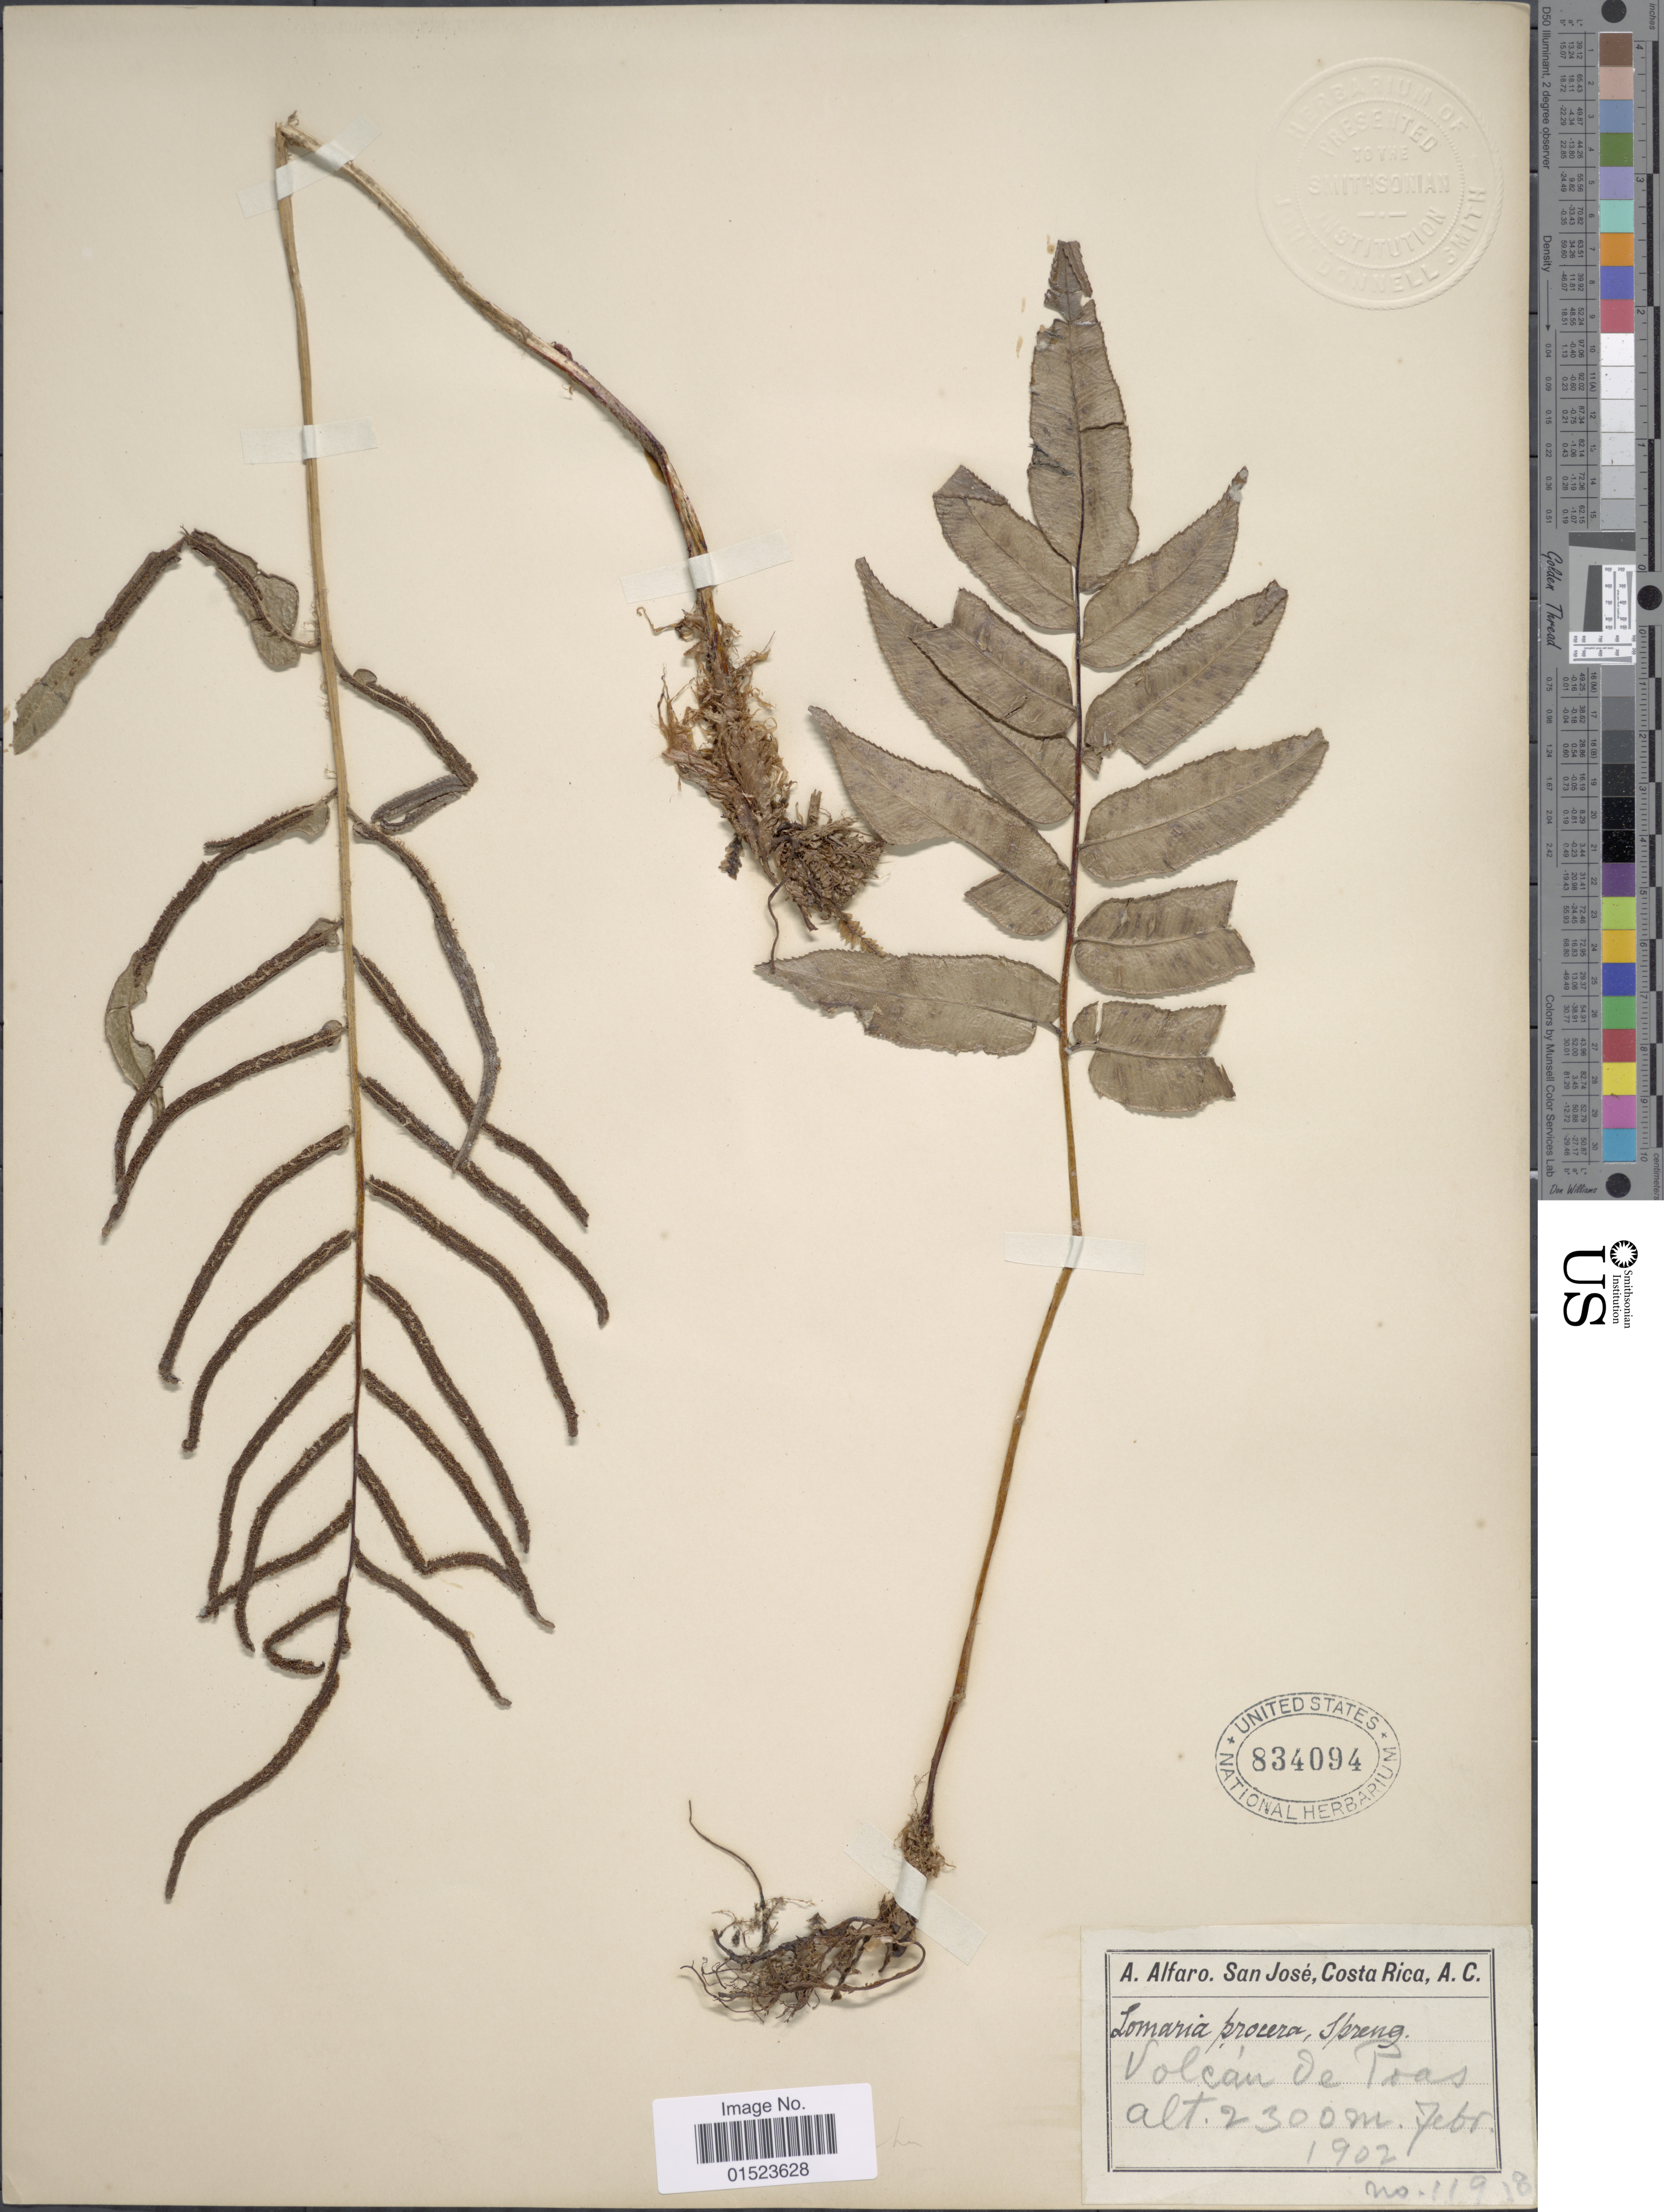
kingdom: Plantae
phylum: Tracheophyta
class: Polypodiopsida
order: Polypodiales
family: Blechnaceae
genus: Blechnum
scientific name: Blechnum christii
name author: C. Chr.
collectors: A. Alfaro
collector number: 11918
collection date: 1902-02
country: Costa Rica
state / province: San José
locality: Volcán de Poas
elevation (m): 2300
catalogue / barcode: US 834094